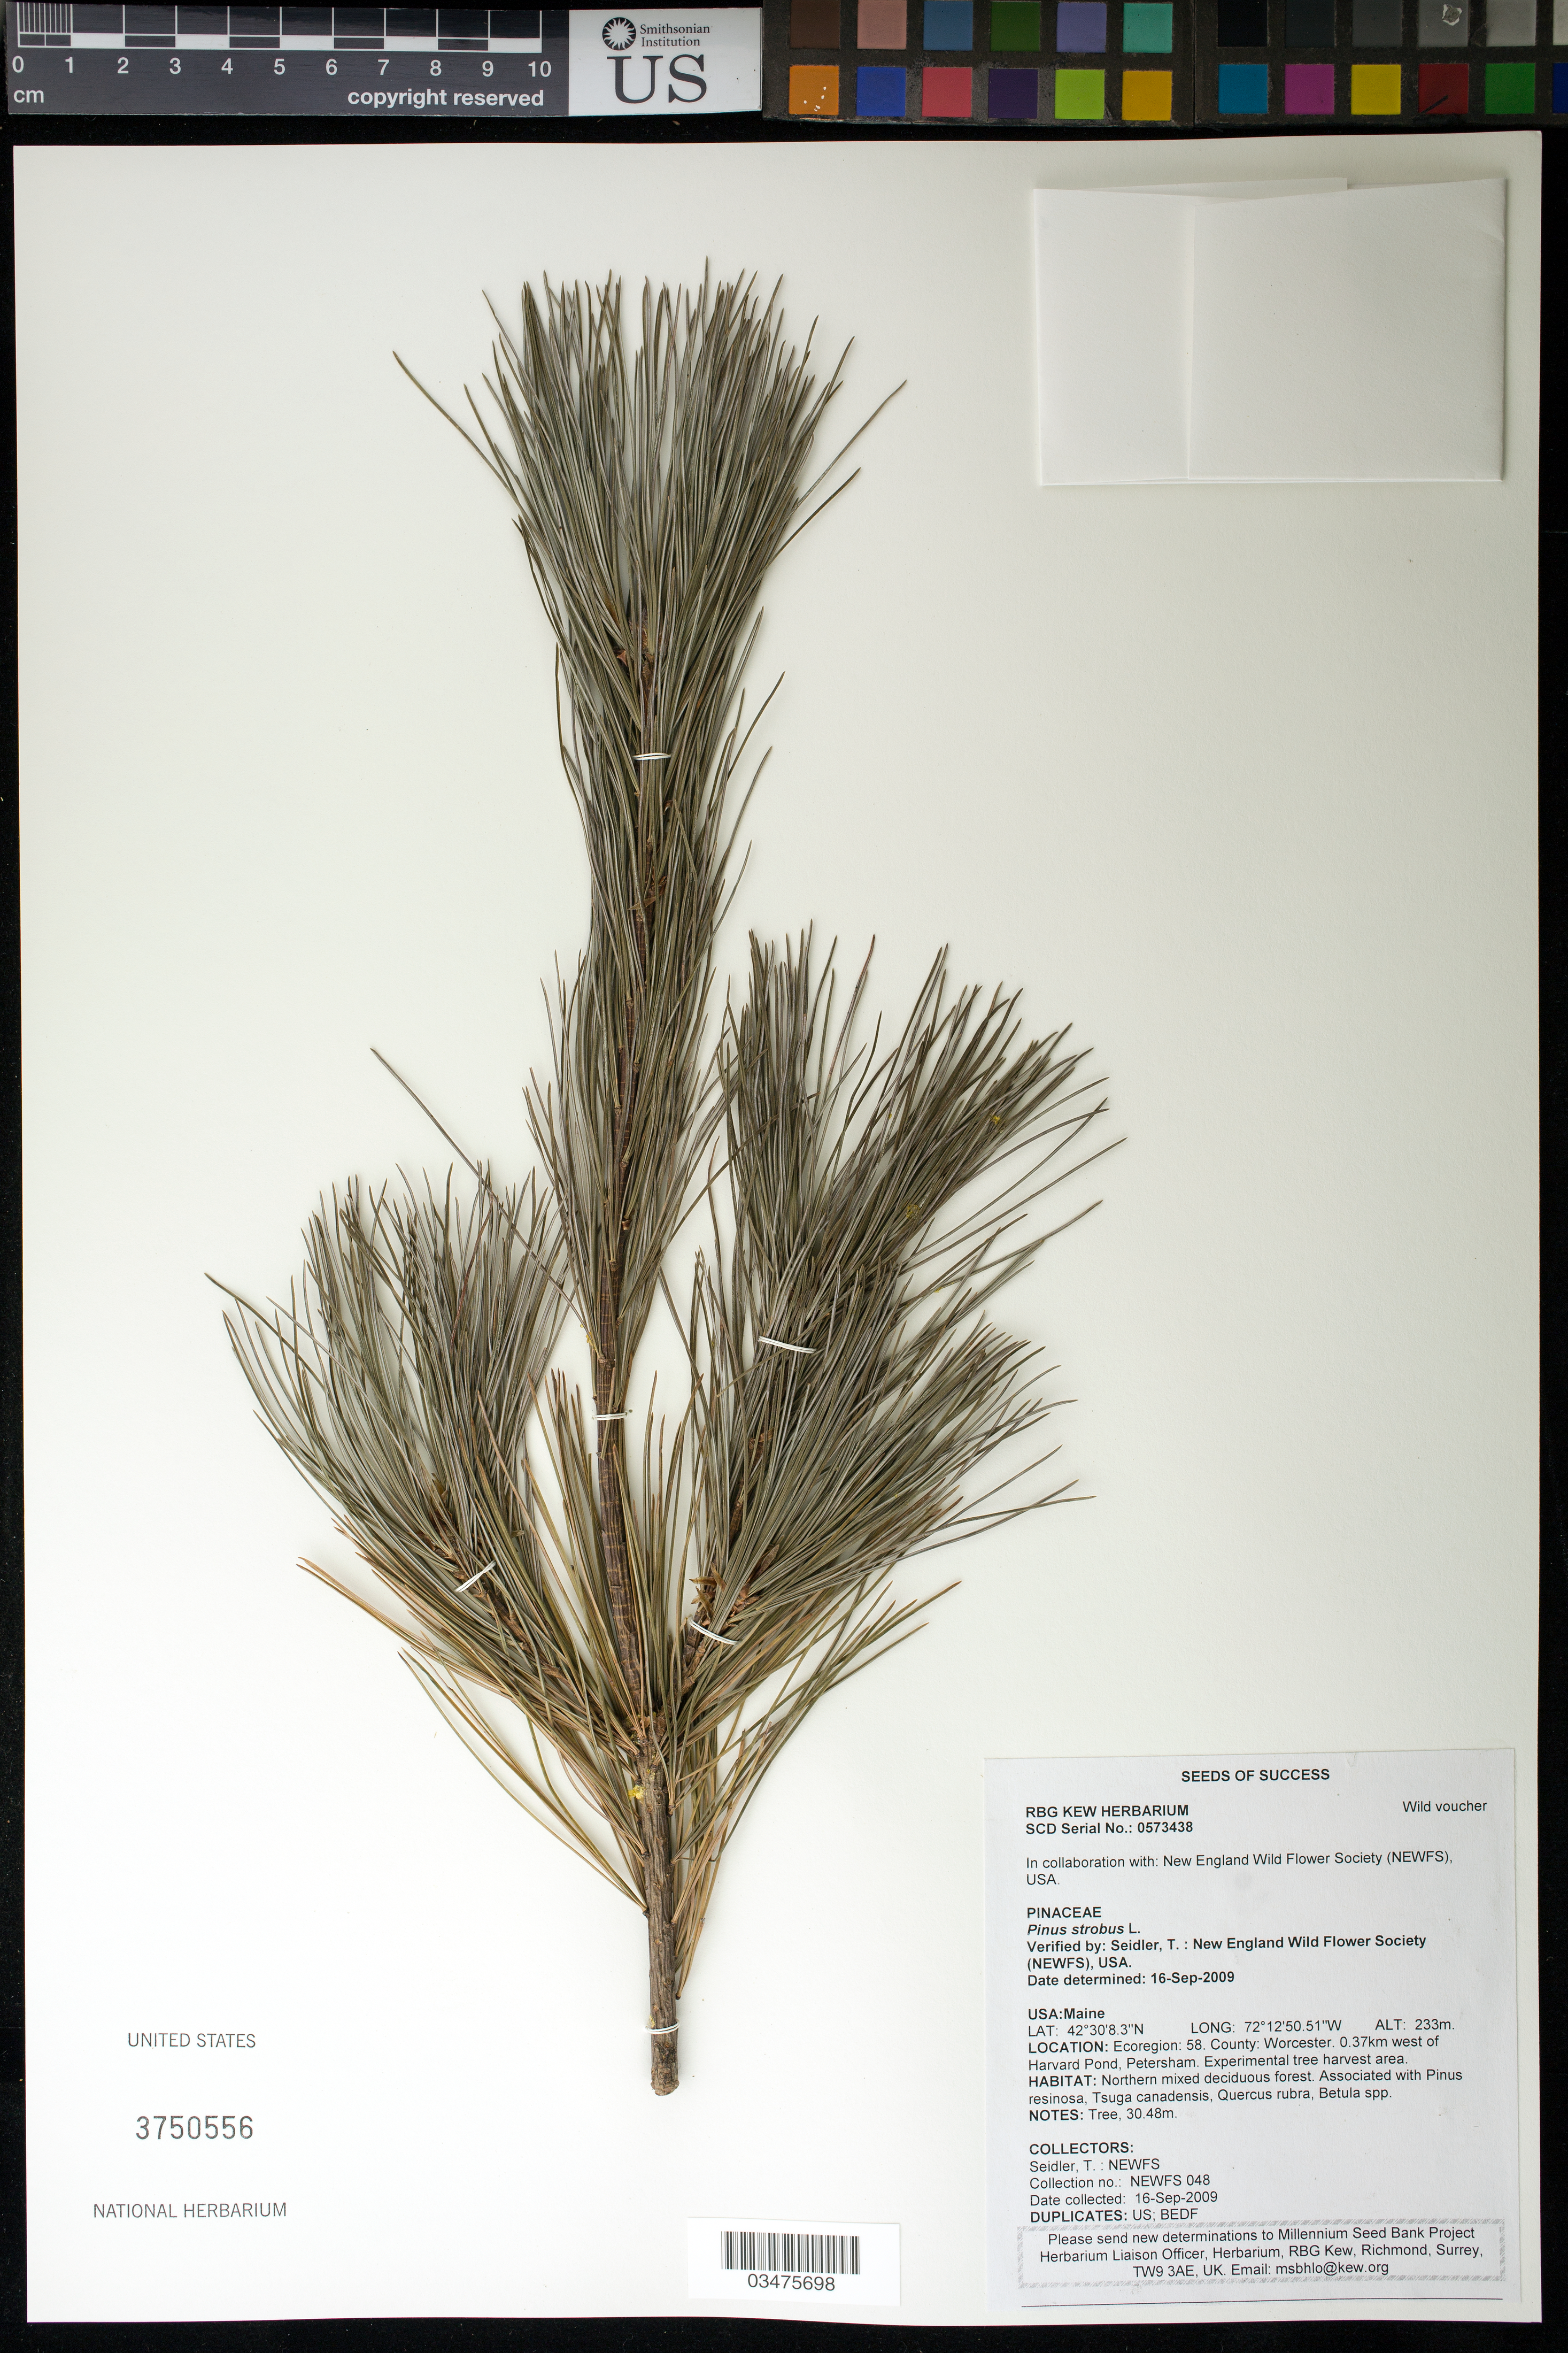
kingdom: Plantae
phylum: Tracheophyta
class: Pinopsida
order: Pinales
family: Pinaceae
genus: Pinus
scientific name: Pinus strobus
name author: L.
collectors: T. Seidler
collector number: NEWFS 048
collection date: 2009-09-16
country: United States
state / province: Maine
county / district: Worcester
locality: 0.37 km W of Harvard Pond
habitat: Nothern mixed deciduous forest. With Pinus resinosa, Quercus rubra, Betula sp.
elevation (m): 233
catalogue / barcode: US 3750556